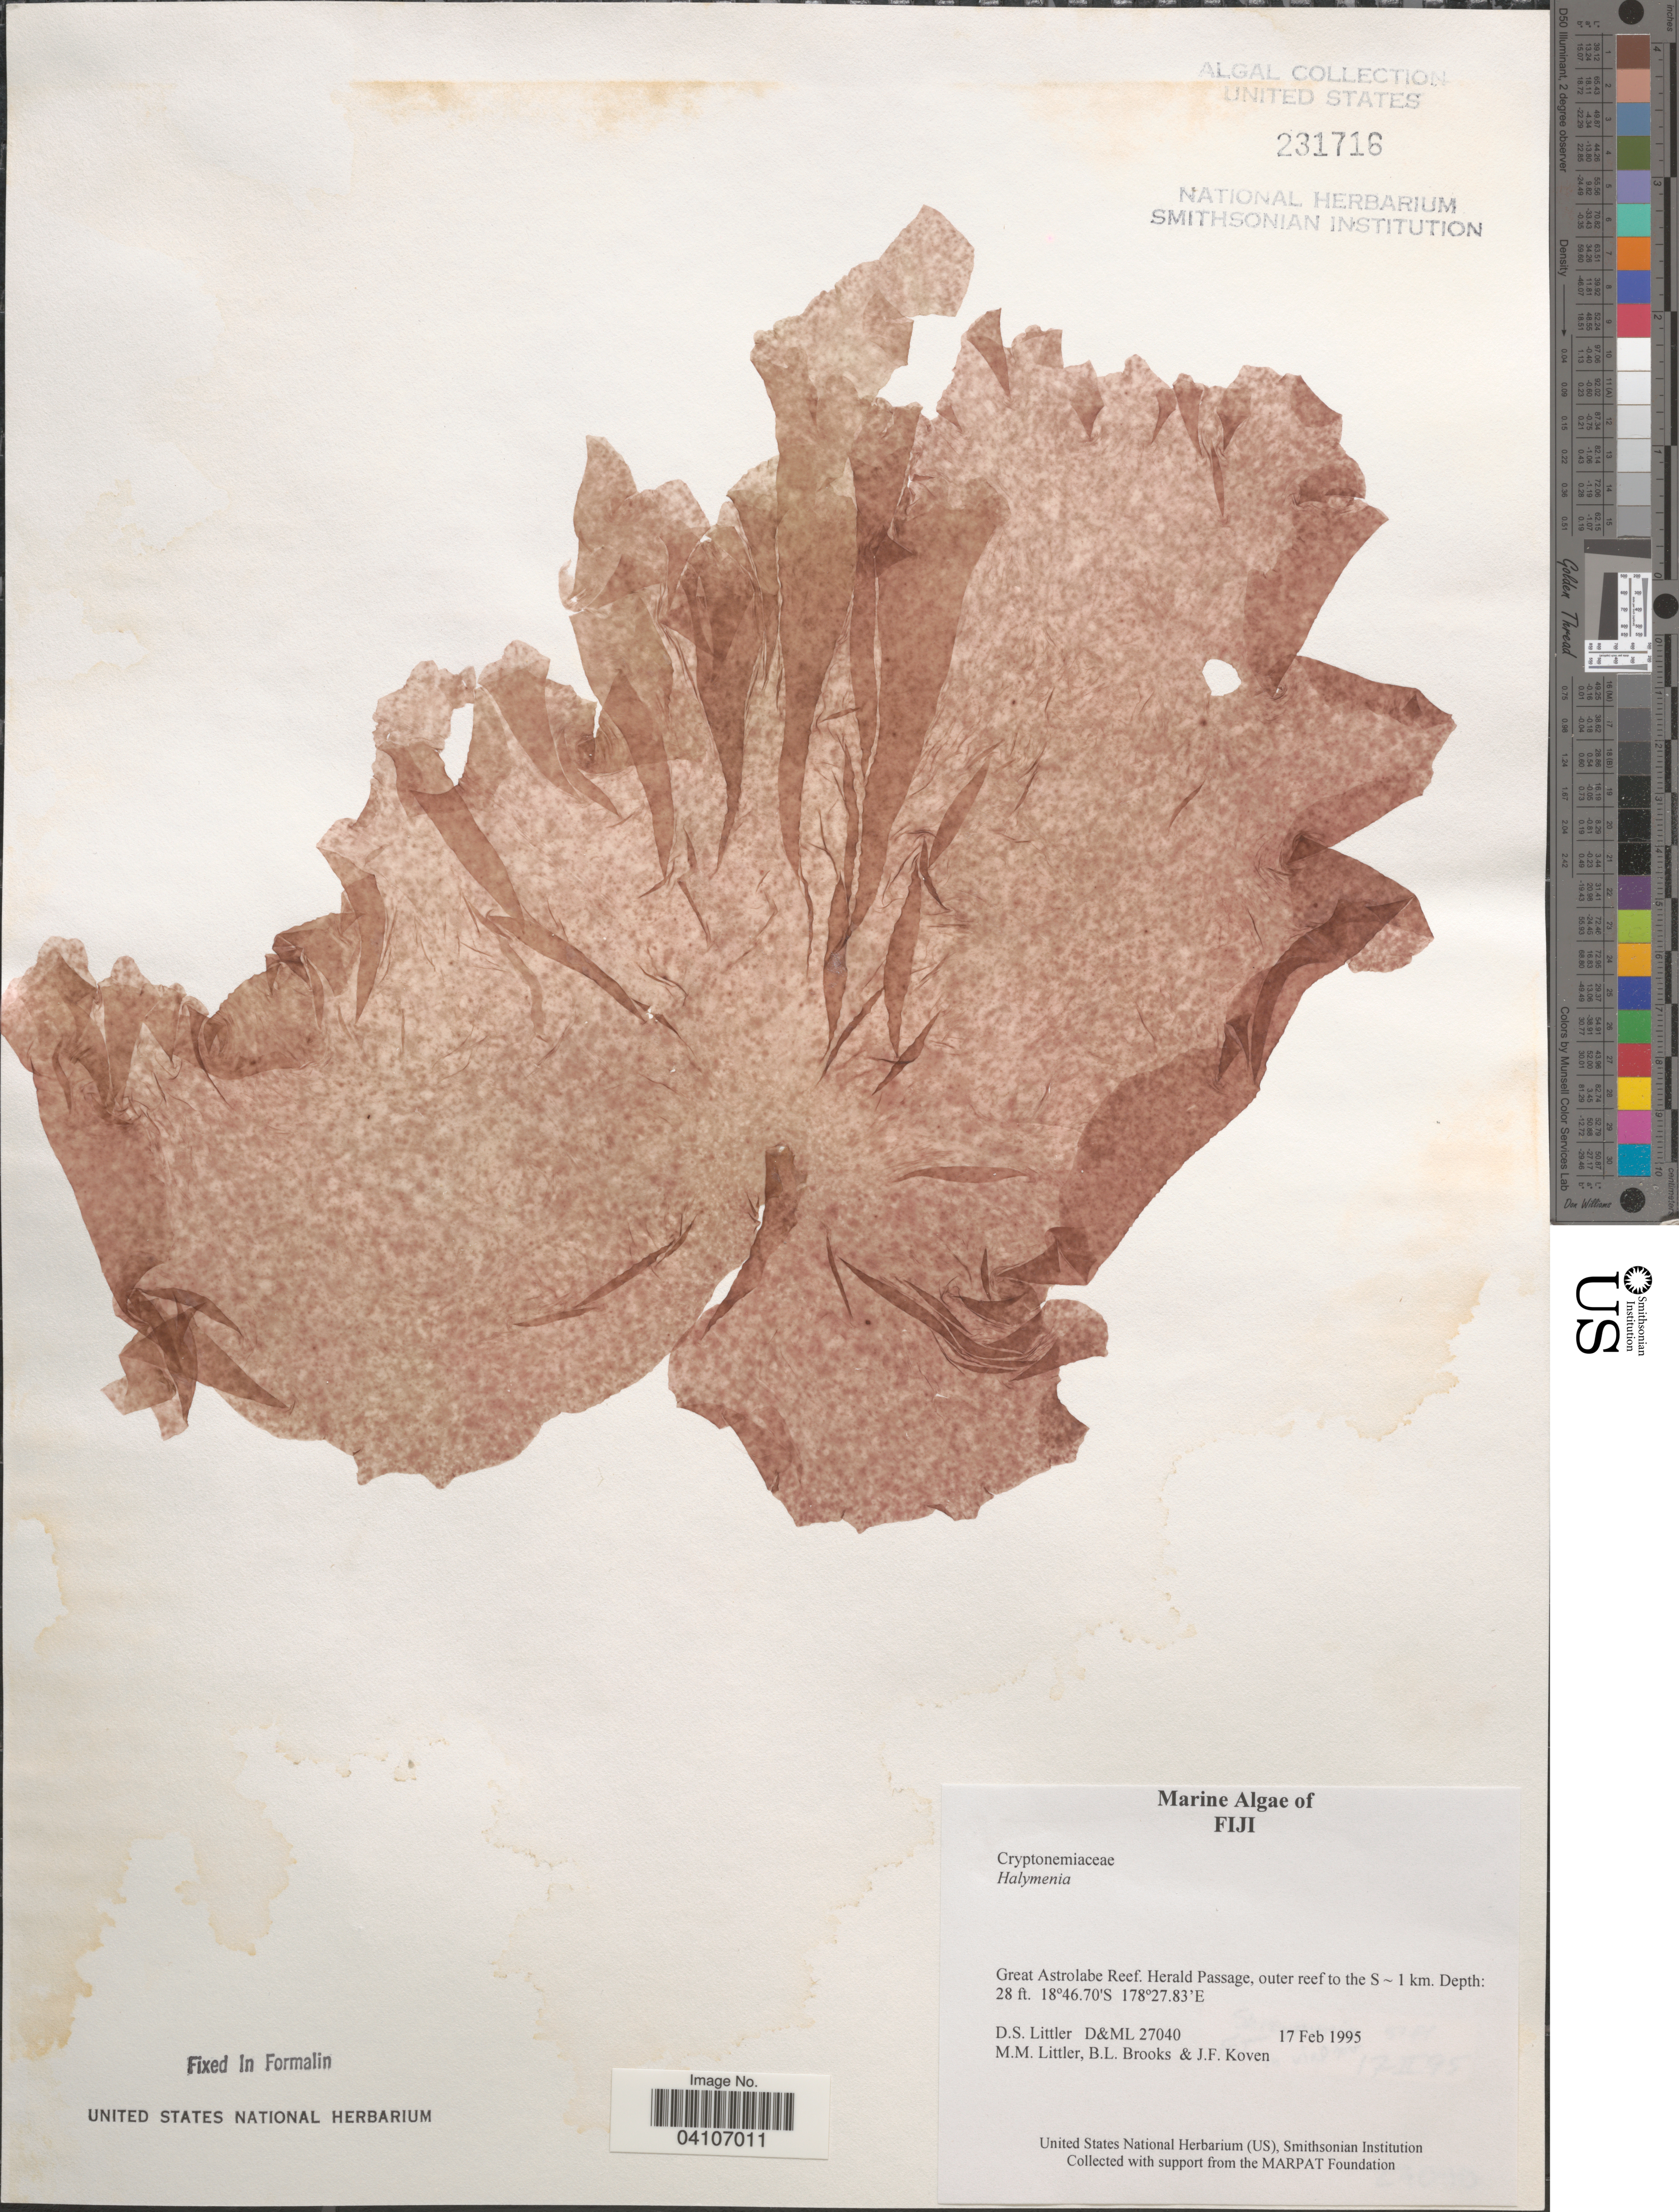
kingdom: Plantae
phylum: Rhodophyta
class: Florideophyceae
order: Halymeniales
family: Halymeniaceae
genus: Halymenia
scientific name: Halymenia sp.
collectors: D. S. Littler, B. Brooks & J. Koven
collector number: D&ML27040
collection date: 1995-02-17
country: Fiji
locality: Great Astrolabe Reef. Herald Passage, outer reef to the S ~ 1 km.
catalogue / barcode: US 231716